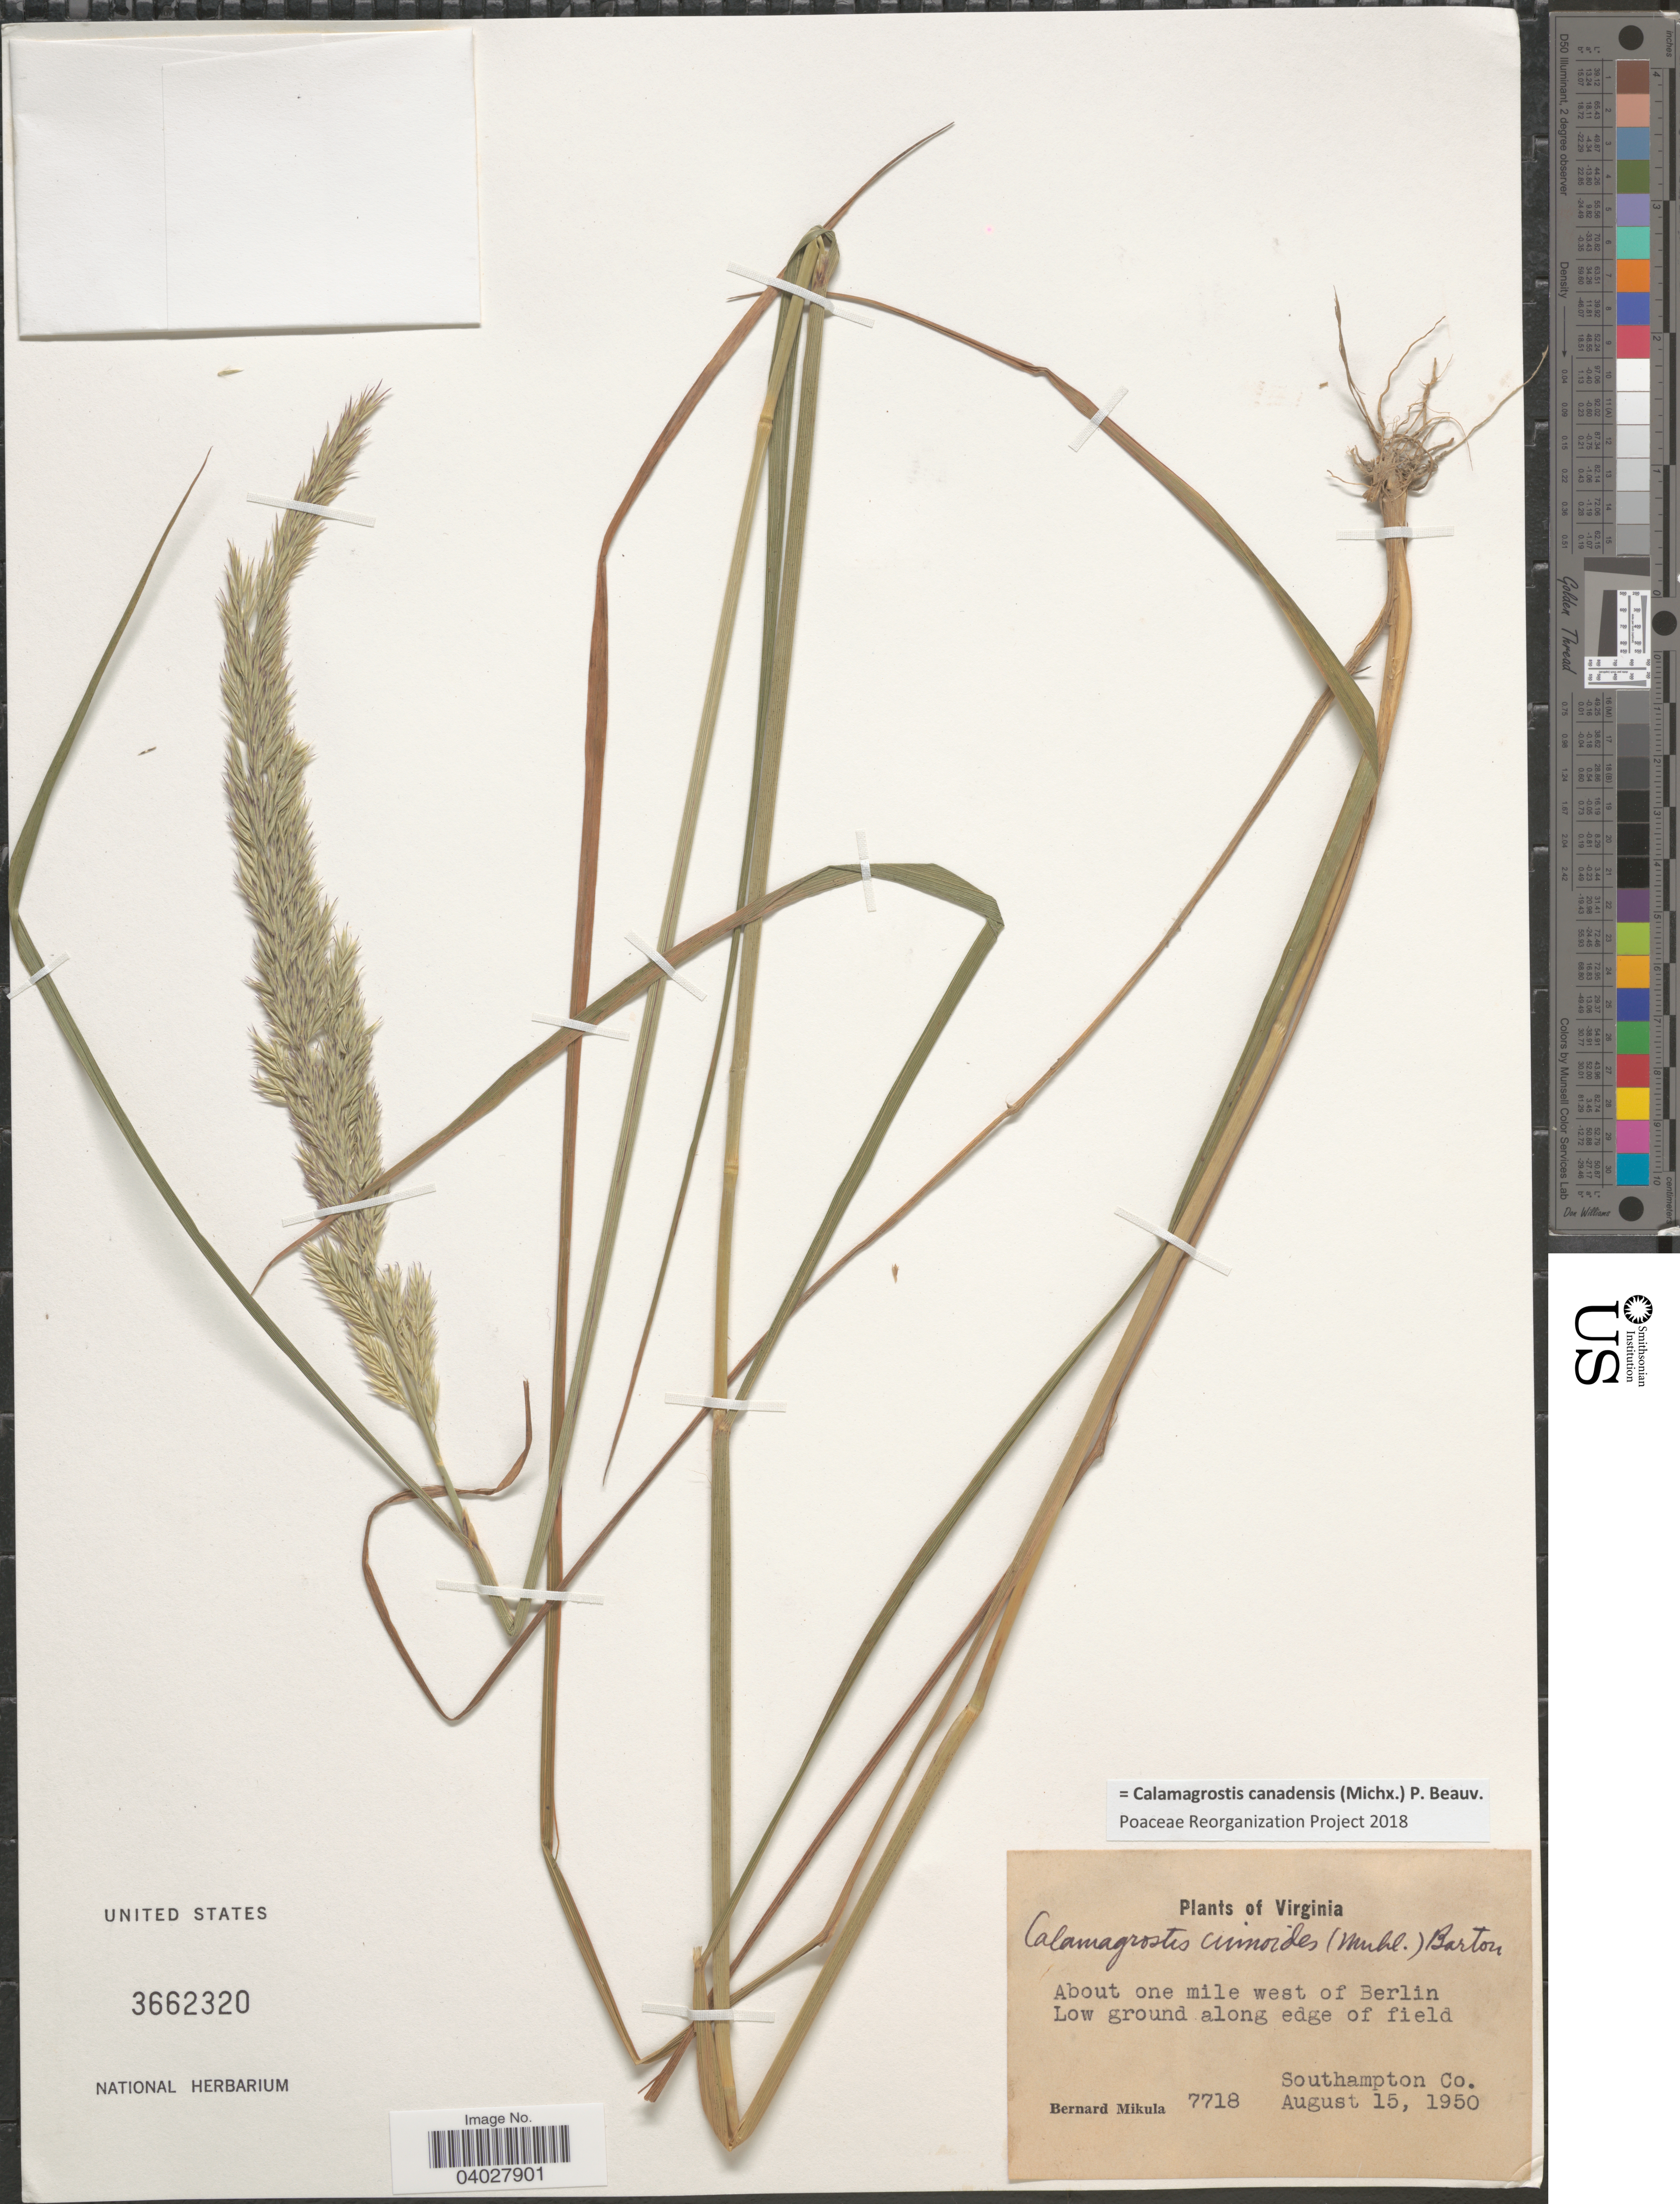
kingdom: Plantae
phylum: Tracheophyta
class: Liliopsida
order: Poales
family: Poaceae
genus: Calamagrostis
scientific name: Calamagrostis canadensis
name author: (Michx.) P. Beauv.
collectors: B. Mikula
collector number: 7718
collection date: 1950-08-15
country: United States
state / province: Virginia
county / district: Southampton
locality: About one mile west of Berlin. Low ground along edge of field. Southampton Co.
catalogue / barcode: US 3662320